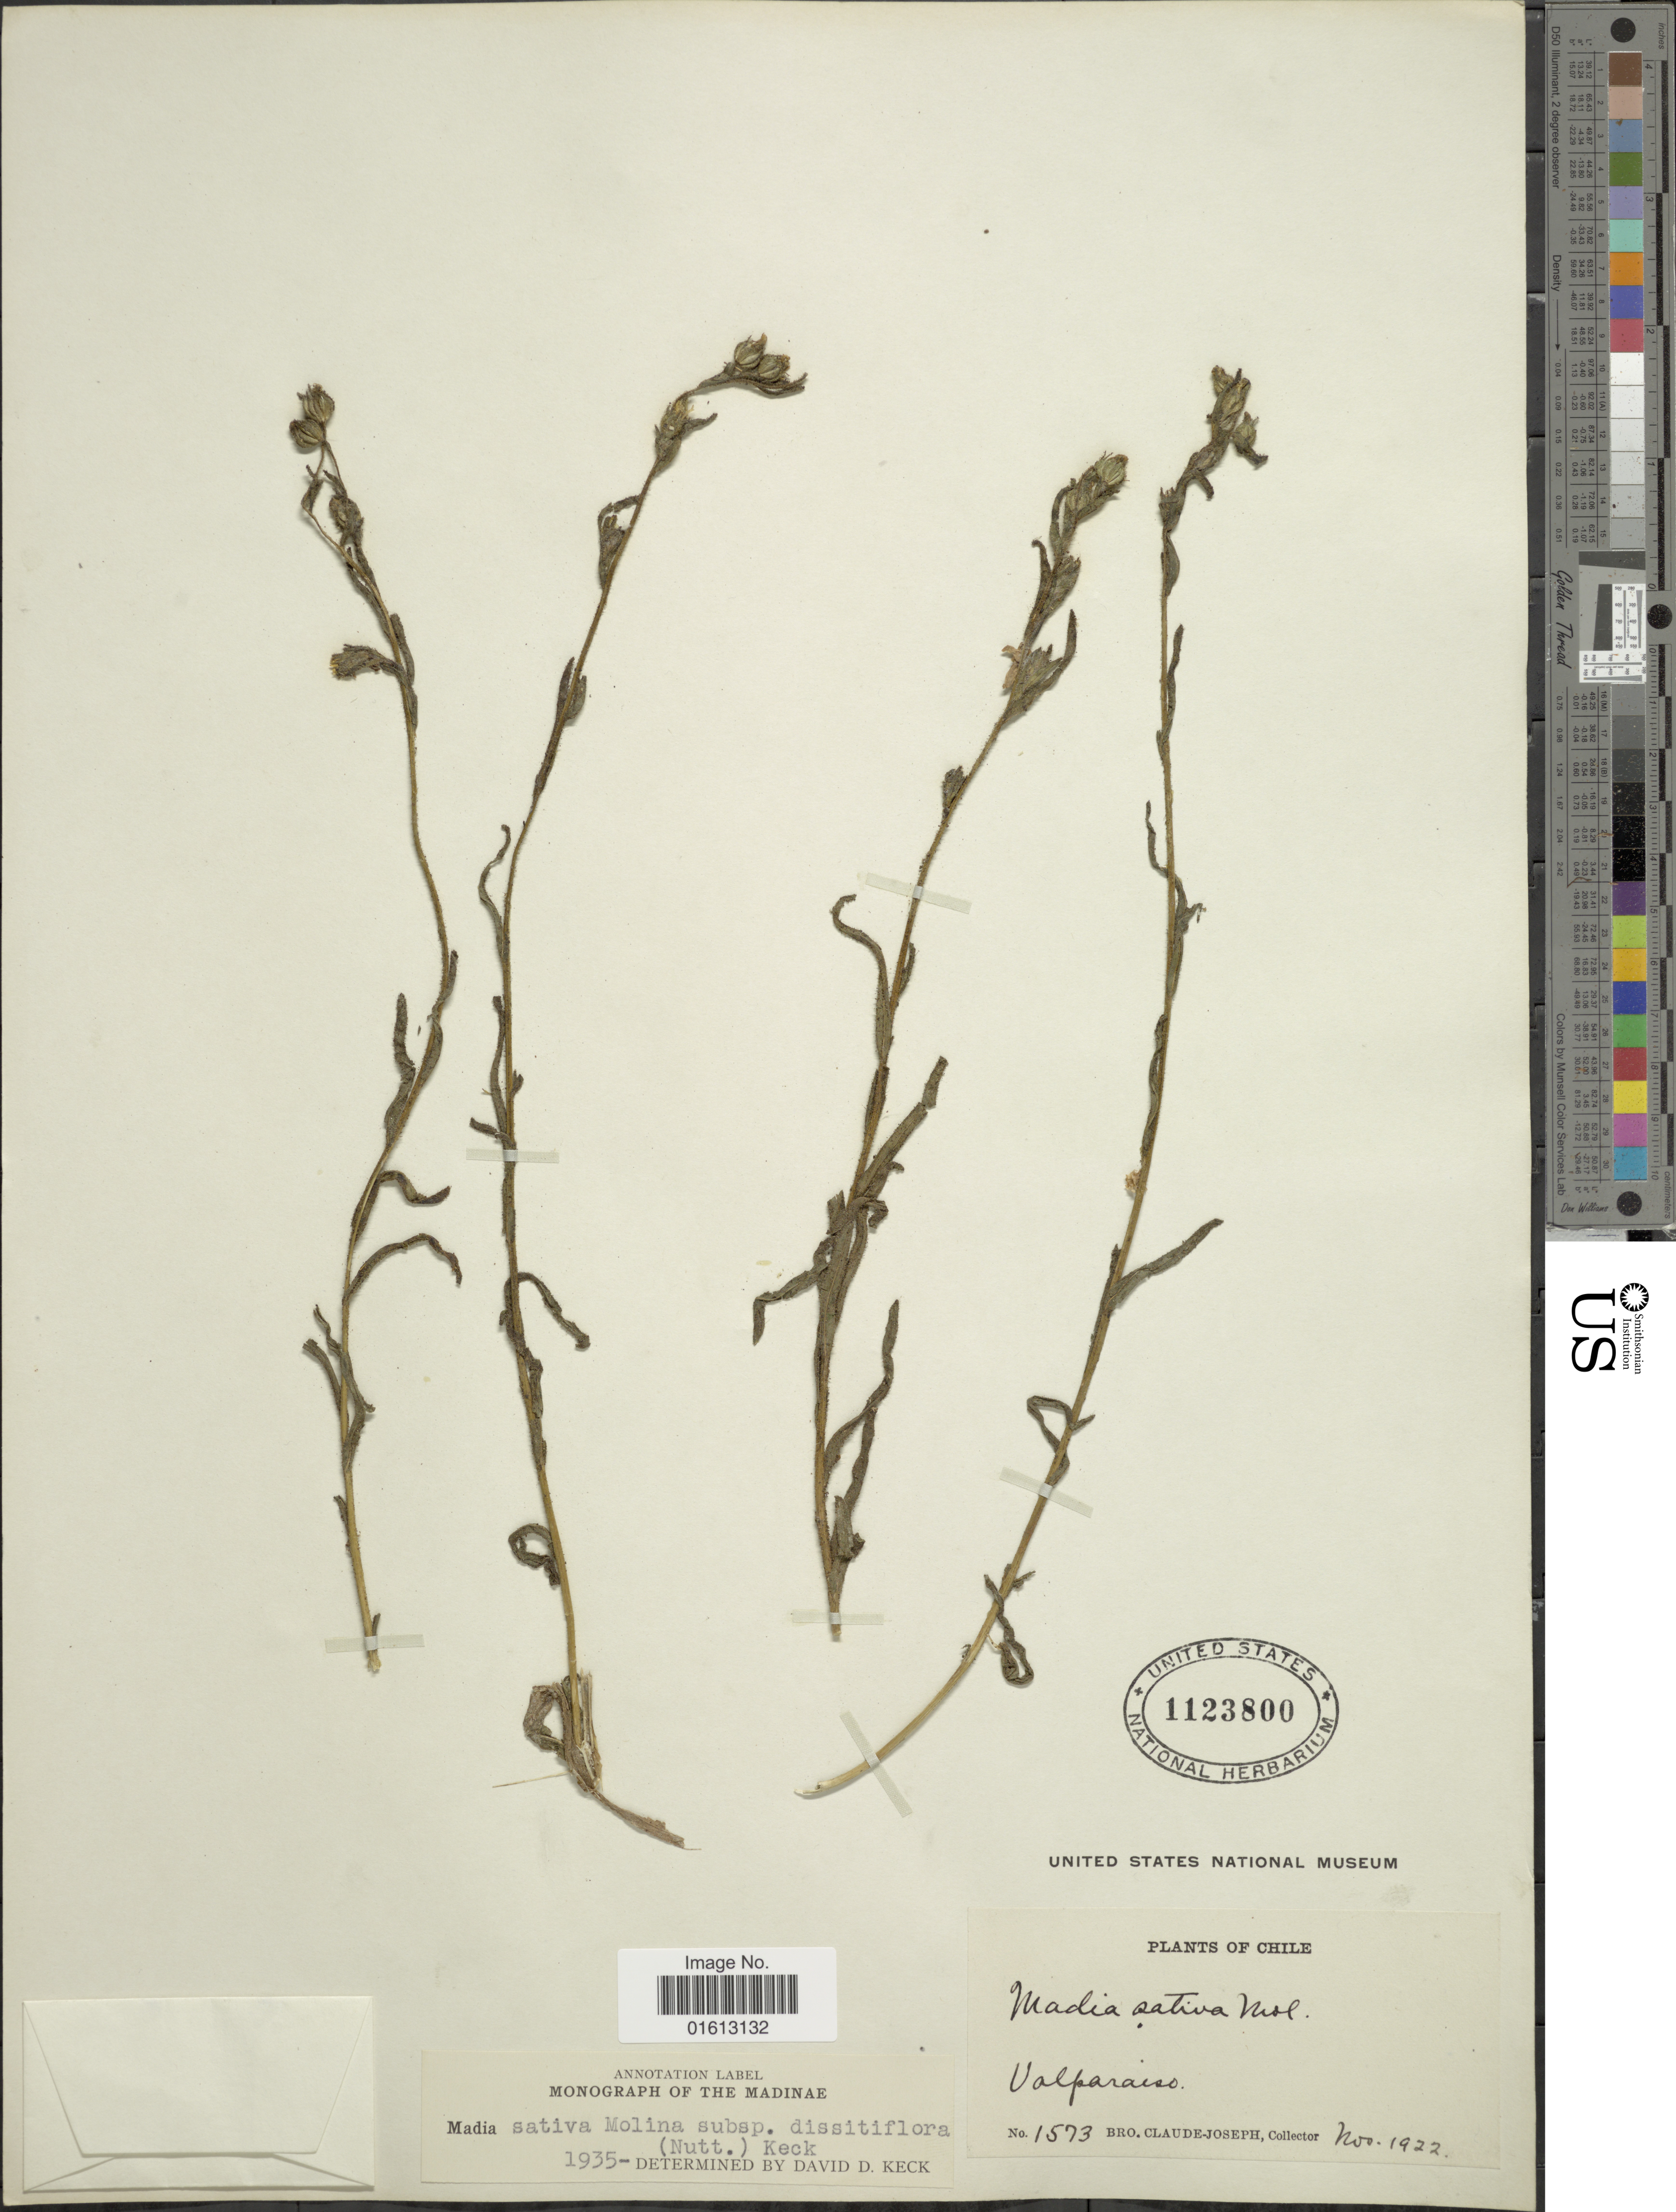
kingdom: Plantae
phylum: Tracheophyta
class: Magnoliopsida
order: Asterales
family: Asteraceae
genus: Madia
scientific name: Madia sativa subsp. dissitiflora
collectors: Bro. Claude-Joseph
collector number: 1573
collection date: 1922-11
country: Chile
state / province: Valparaíso (V)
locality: Chile, Valparaiso.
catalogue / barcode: US 1123800